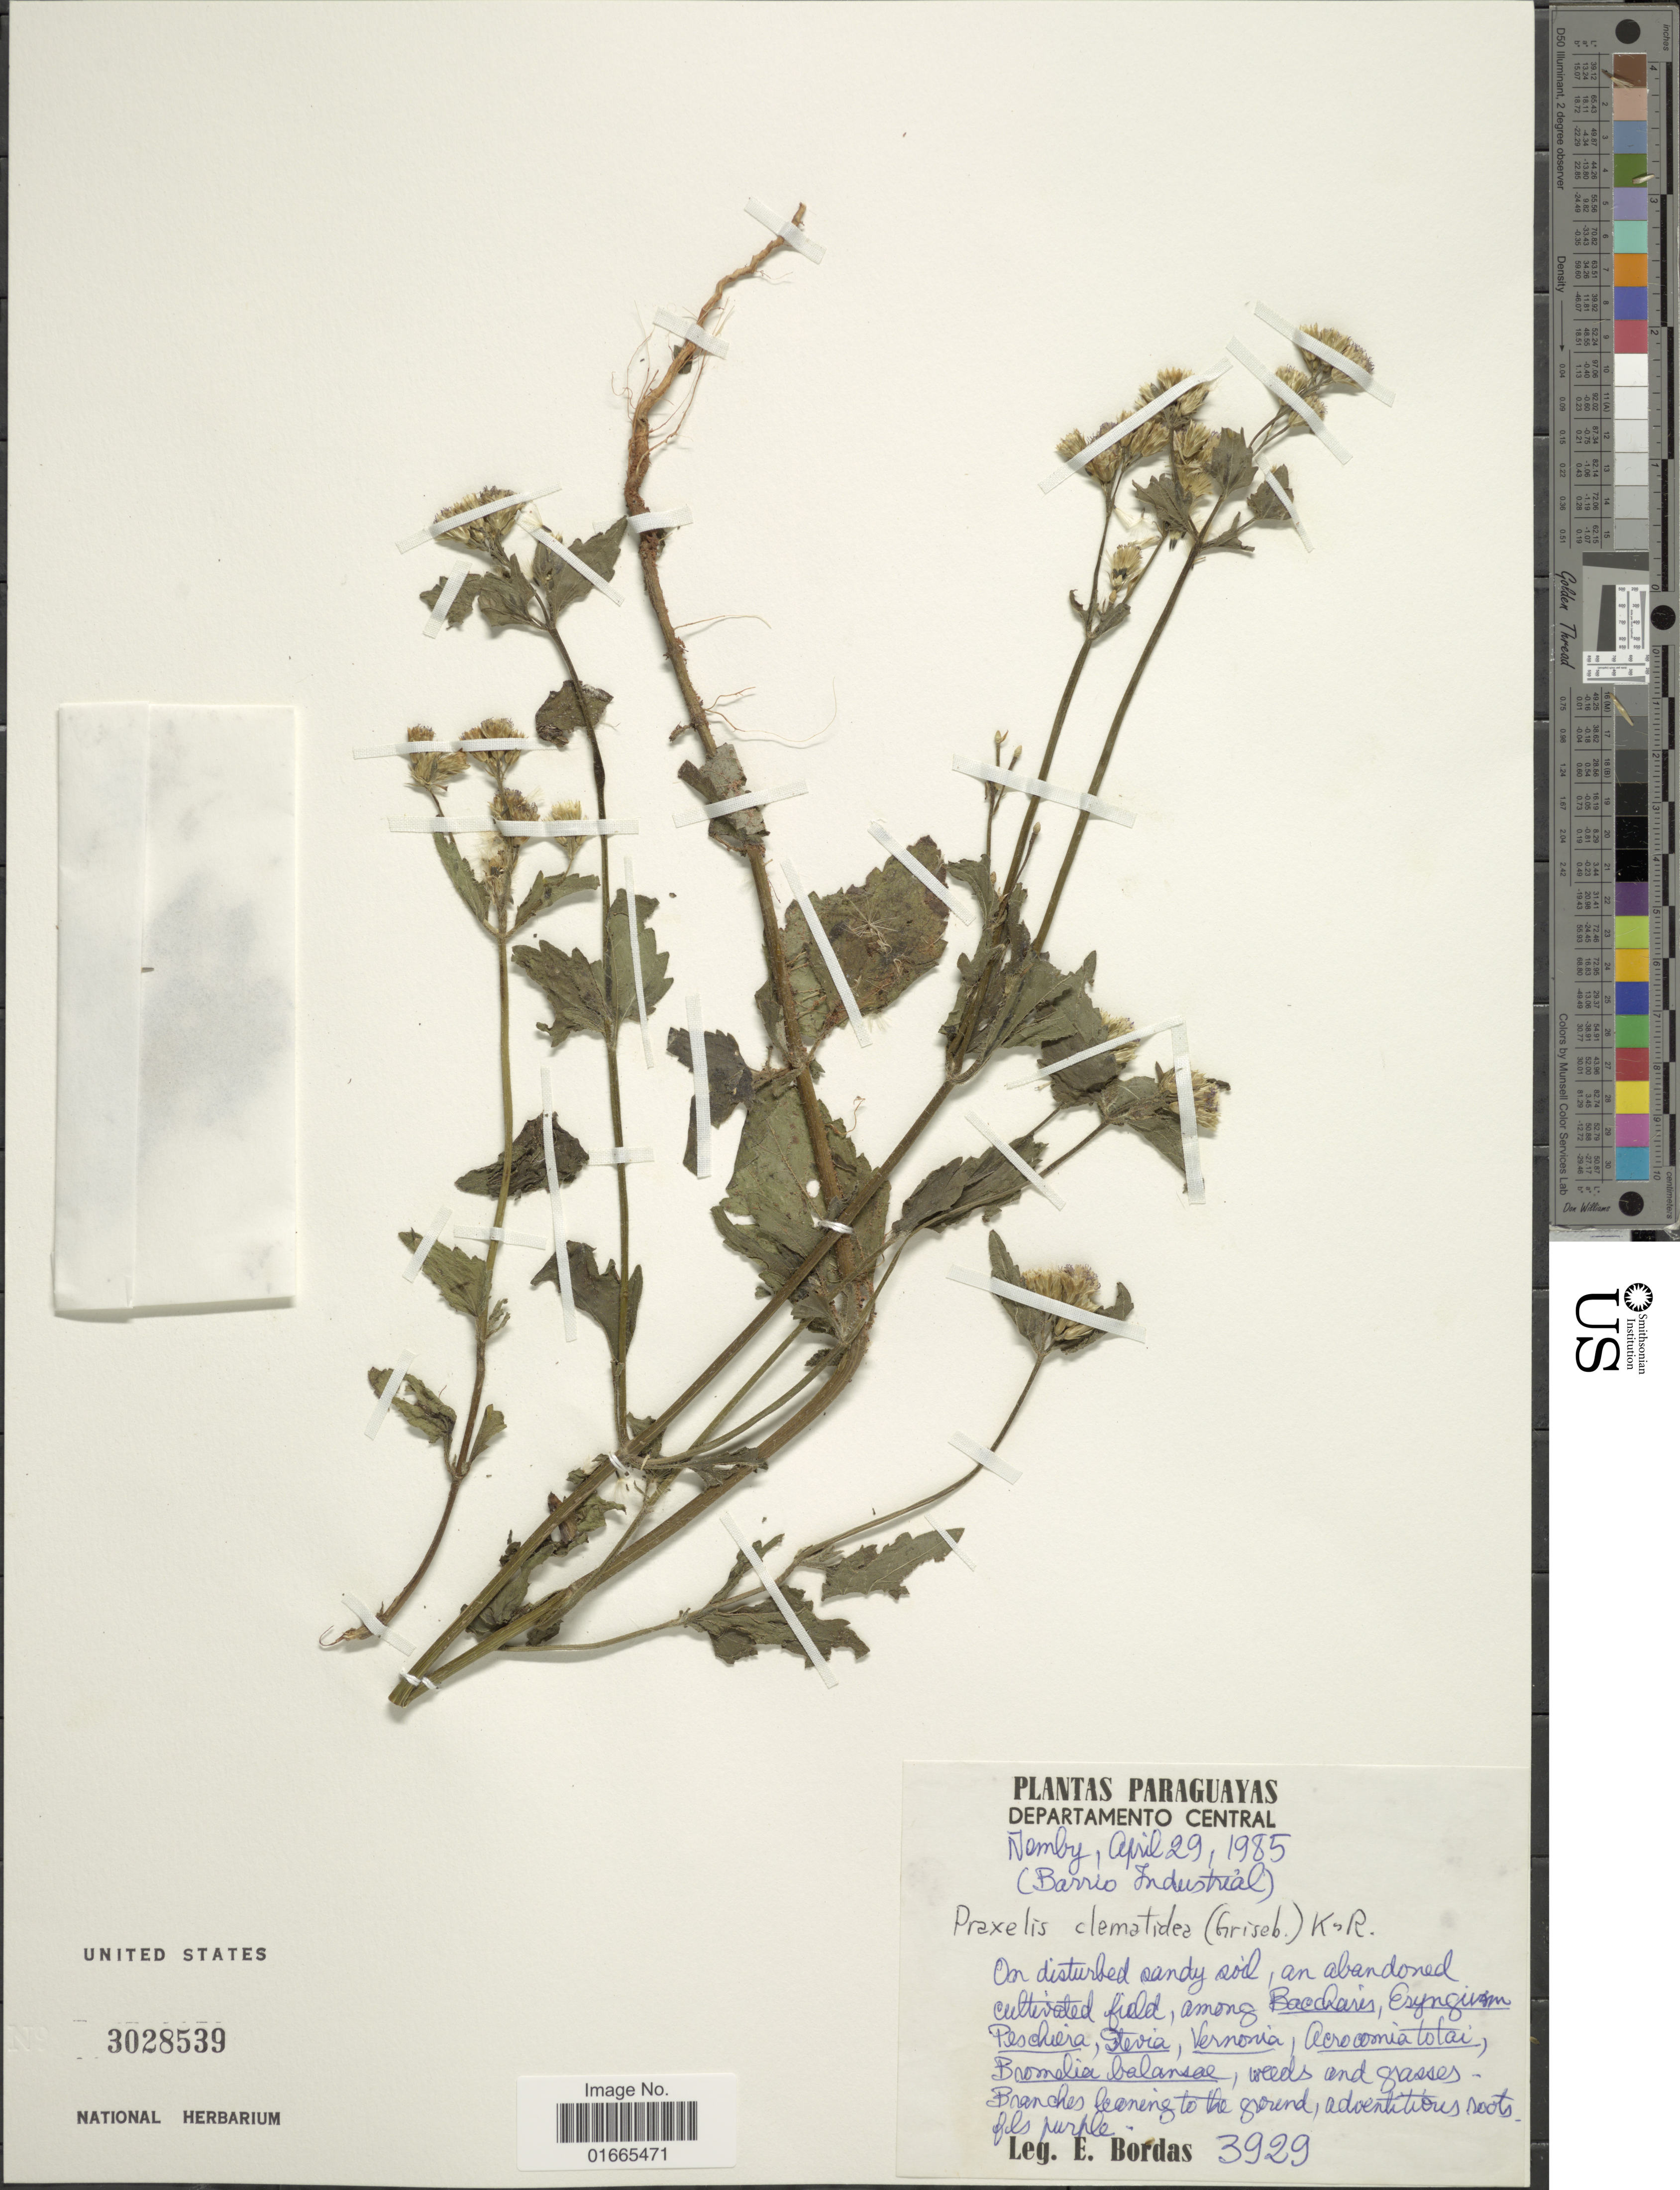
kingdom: Plantae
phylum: Tracheophyta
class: Magnoliopsida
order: Asterales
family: Asteraceae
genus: Praxelis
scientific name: Praxelis clematidea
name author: (Griseb.) R.M. King & H. Rob.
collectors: E. Bordas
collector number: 3929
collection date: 1985-04-29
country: Paraguay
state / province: Central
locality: Departamento Central, Nemby, (Barrio Industrial).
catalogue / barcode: US 3028539